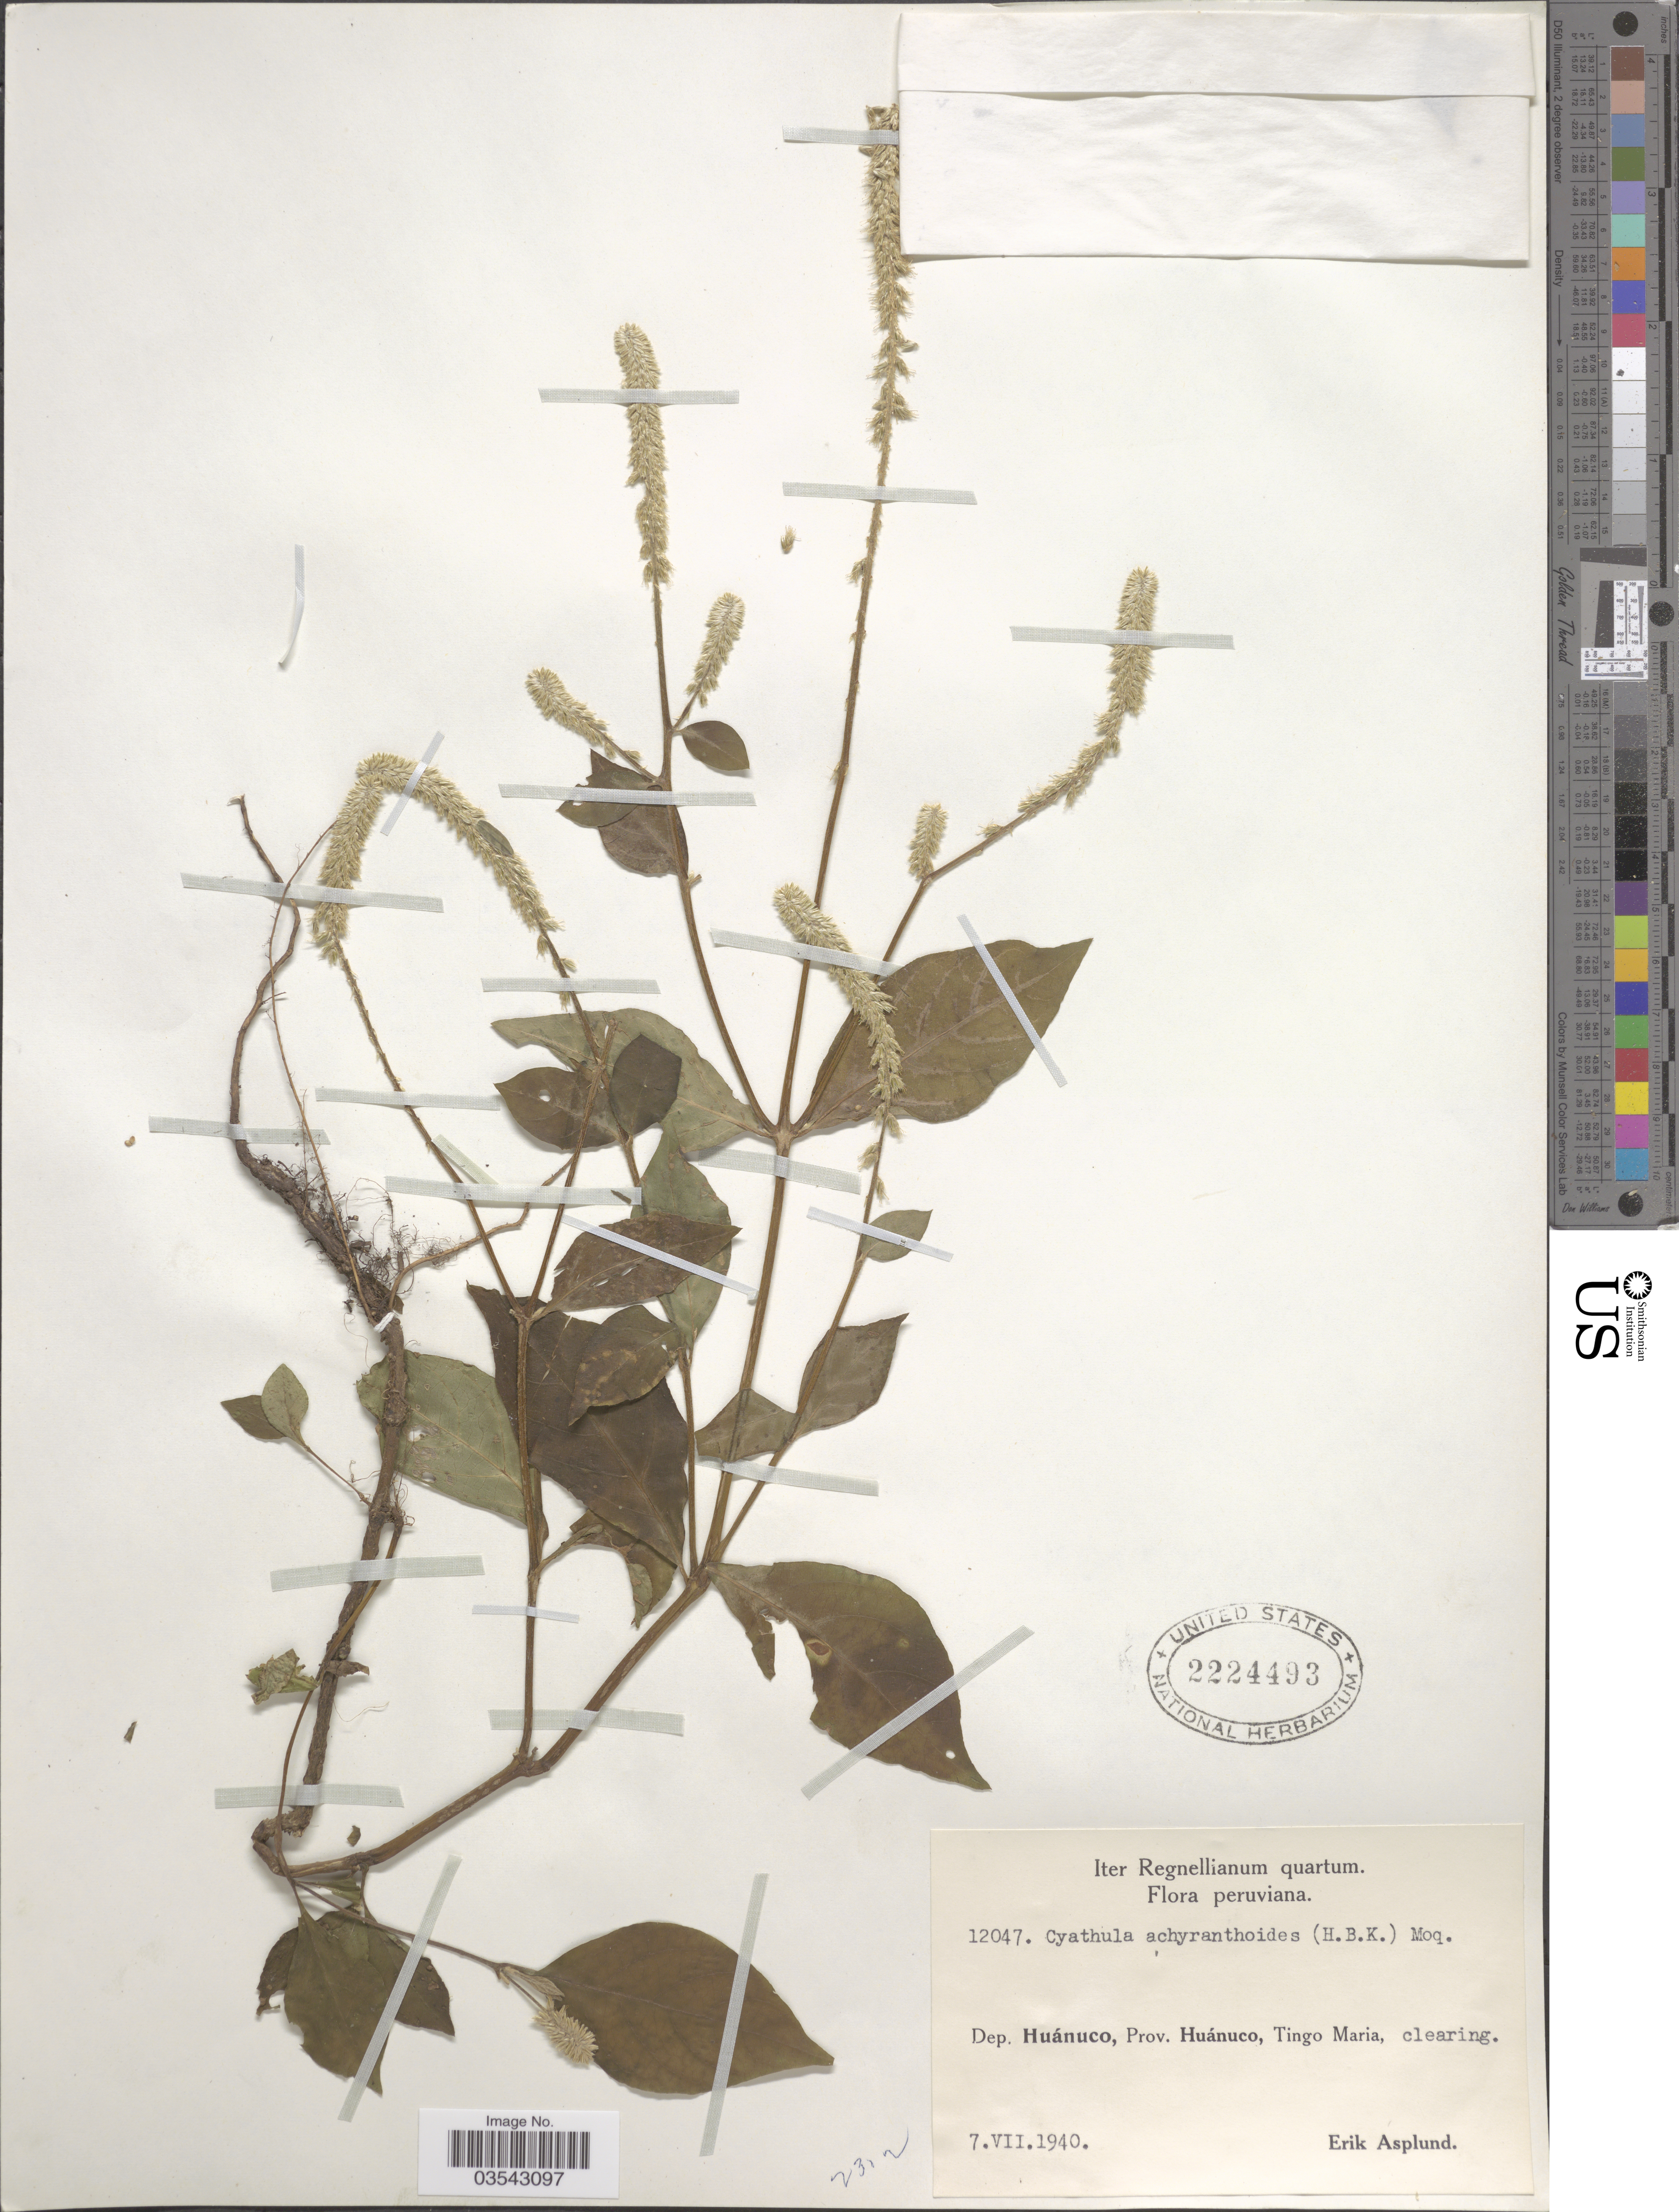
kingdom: Plantae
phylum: Tracheophyta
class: Magnoliopsida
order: Caryophyllales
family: Amaranthaceae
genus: Cyathula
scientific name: Cyathula achyranthoides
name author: (Kunth) Moq.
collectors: E. Asplund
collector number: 12047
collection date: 1940-07-07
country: Peru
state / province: Huánuco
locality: Dep. Huánuco, Tingo Maria.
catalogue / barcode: US 2224493